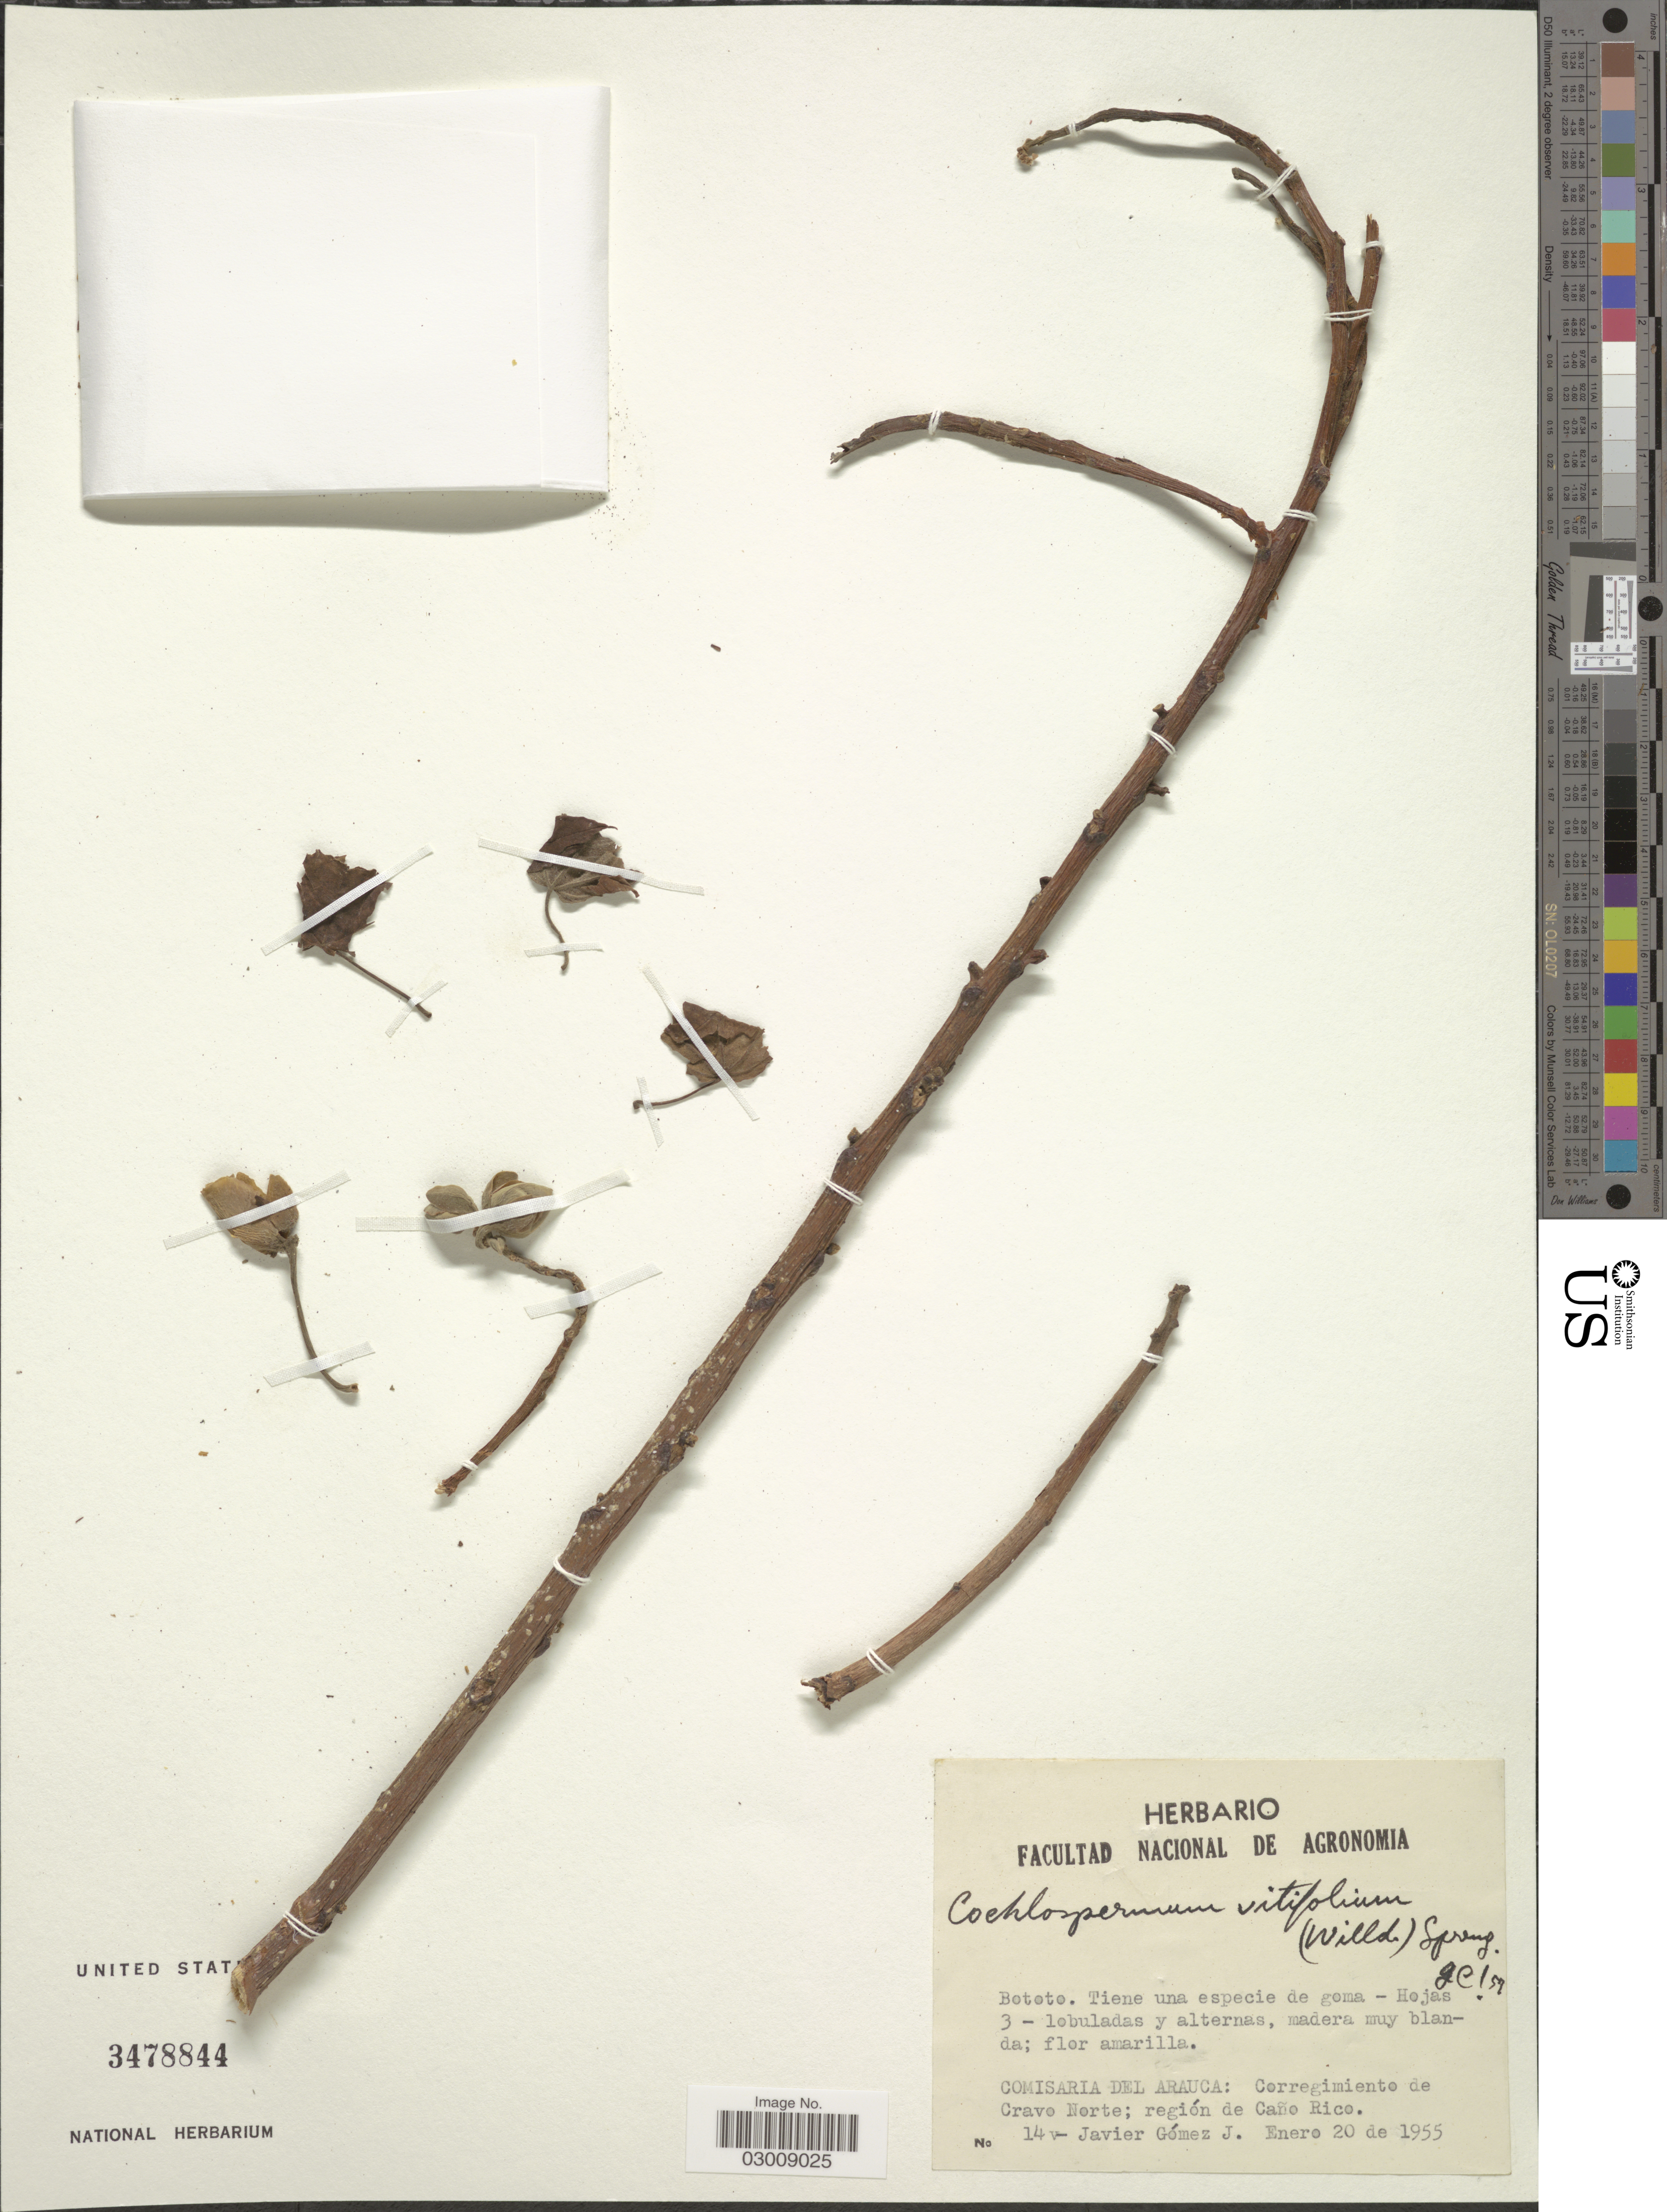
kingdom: Plantae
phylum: Tracheophyta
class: Magnoliopsida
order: Malvales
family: Cochlospermaceae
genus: Cochlospermum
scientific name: Cochlospermum vitifolium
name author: (Willd.) Spreng.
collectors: J. Gómez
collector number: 14v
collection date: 1955-01-20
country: Colombia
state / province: Arauca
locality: Comisaria Del Arauca: Corregimiento de Cravo Norte; región de Caño Rico.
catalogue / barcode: US 3478844